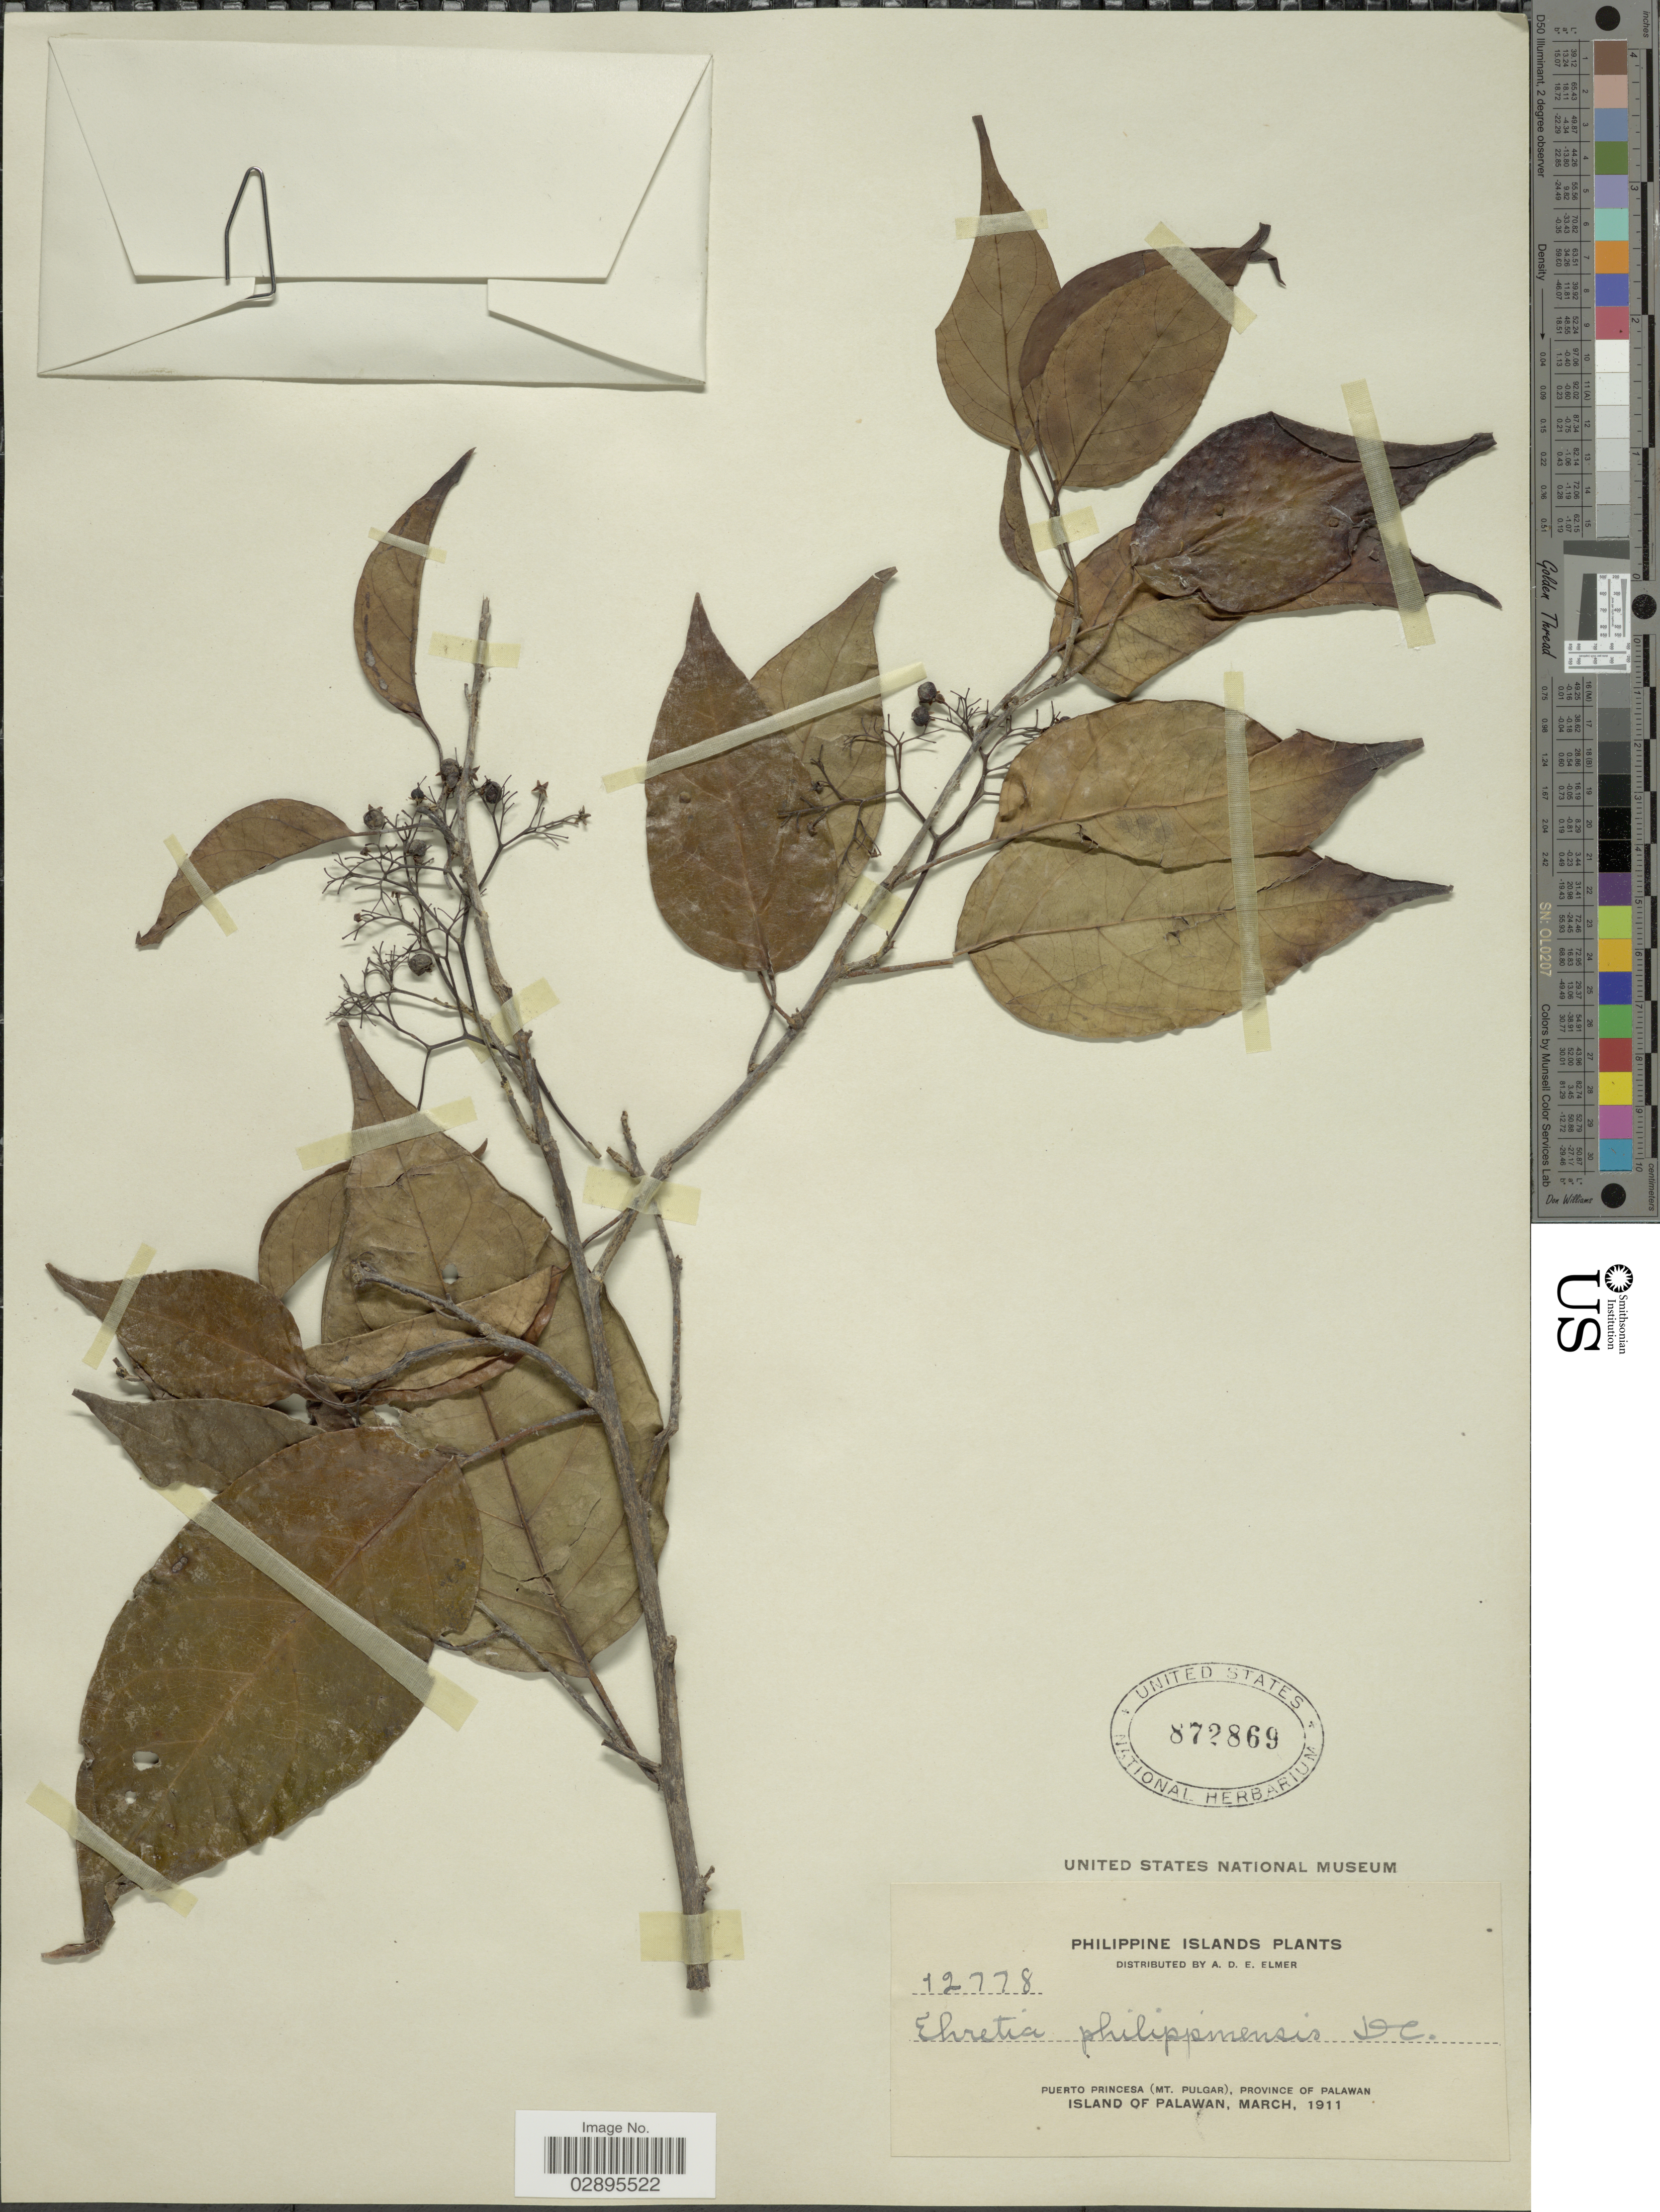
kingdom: Plantae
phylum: Tracheophyta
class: Magnoliopsida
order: Boraginales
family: Ehretiaceae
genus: Ehretia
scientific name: Ehretia philippinensis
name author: A. DC.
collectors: A. D. E. Elmer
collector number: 12778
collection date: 1911-03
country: Philippines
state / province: Mimaropa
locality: Philippine Islands. Puerto Princesa (Mt. Pulgar), Province of Palawan. Island of Palawan.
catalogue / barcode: US 872869